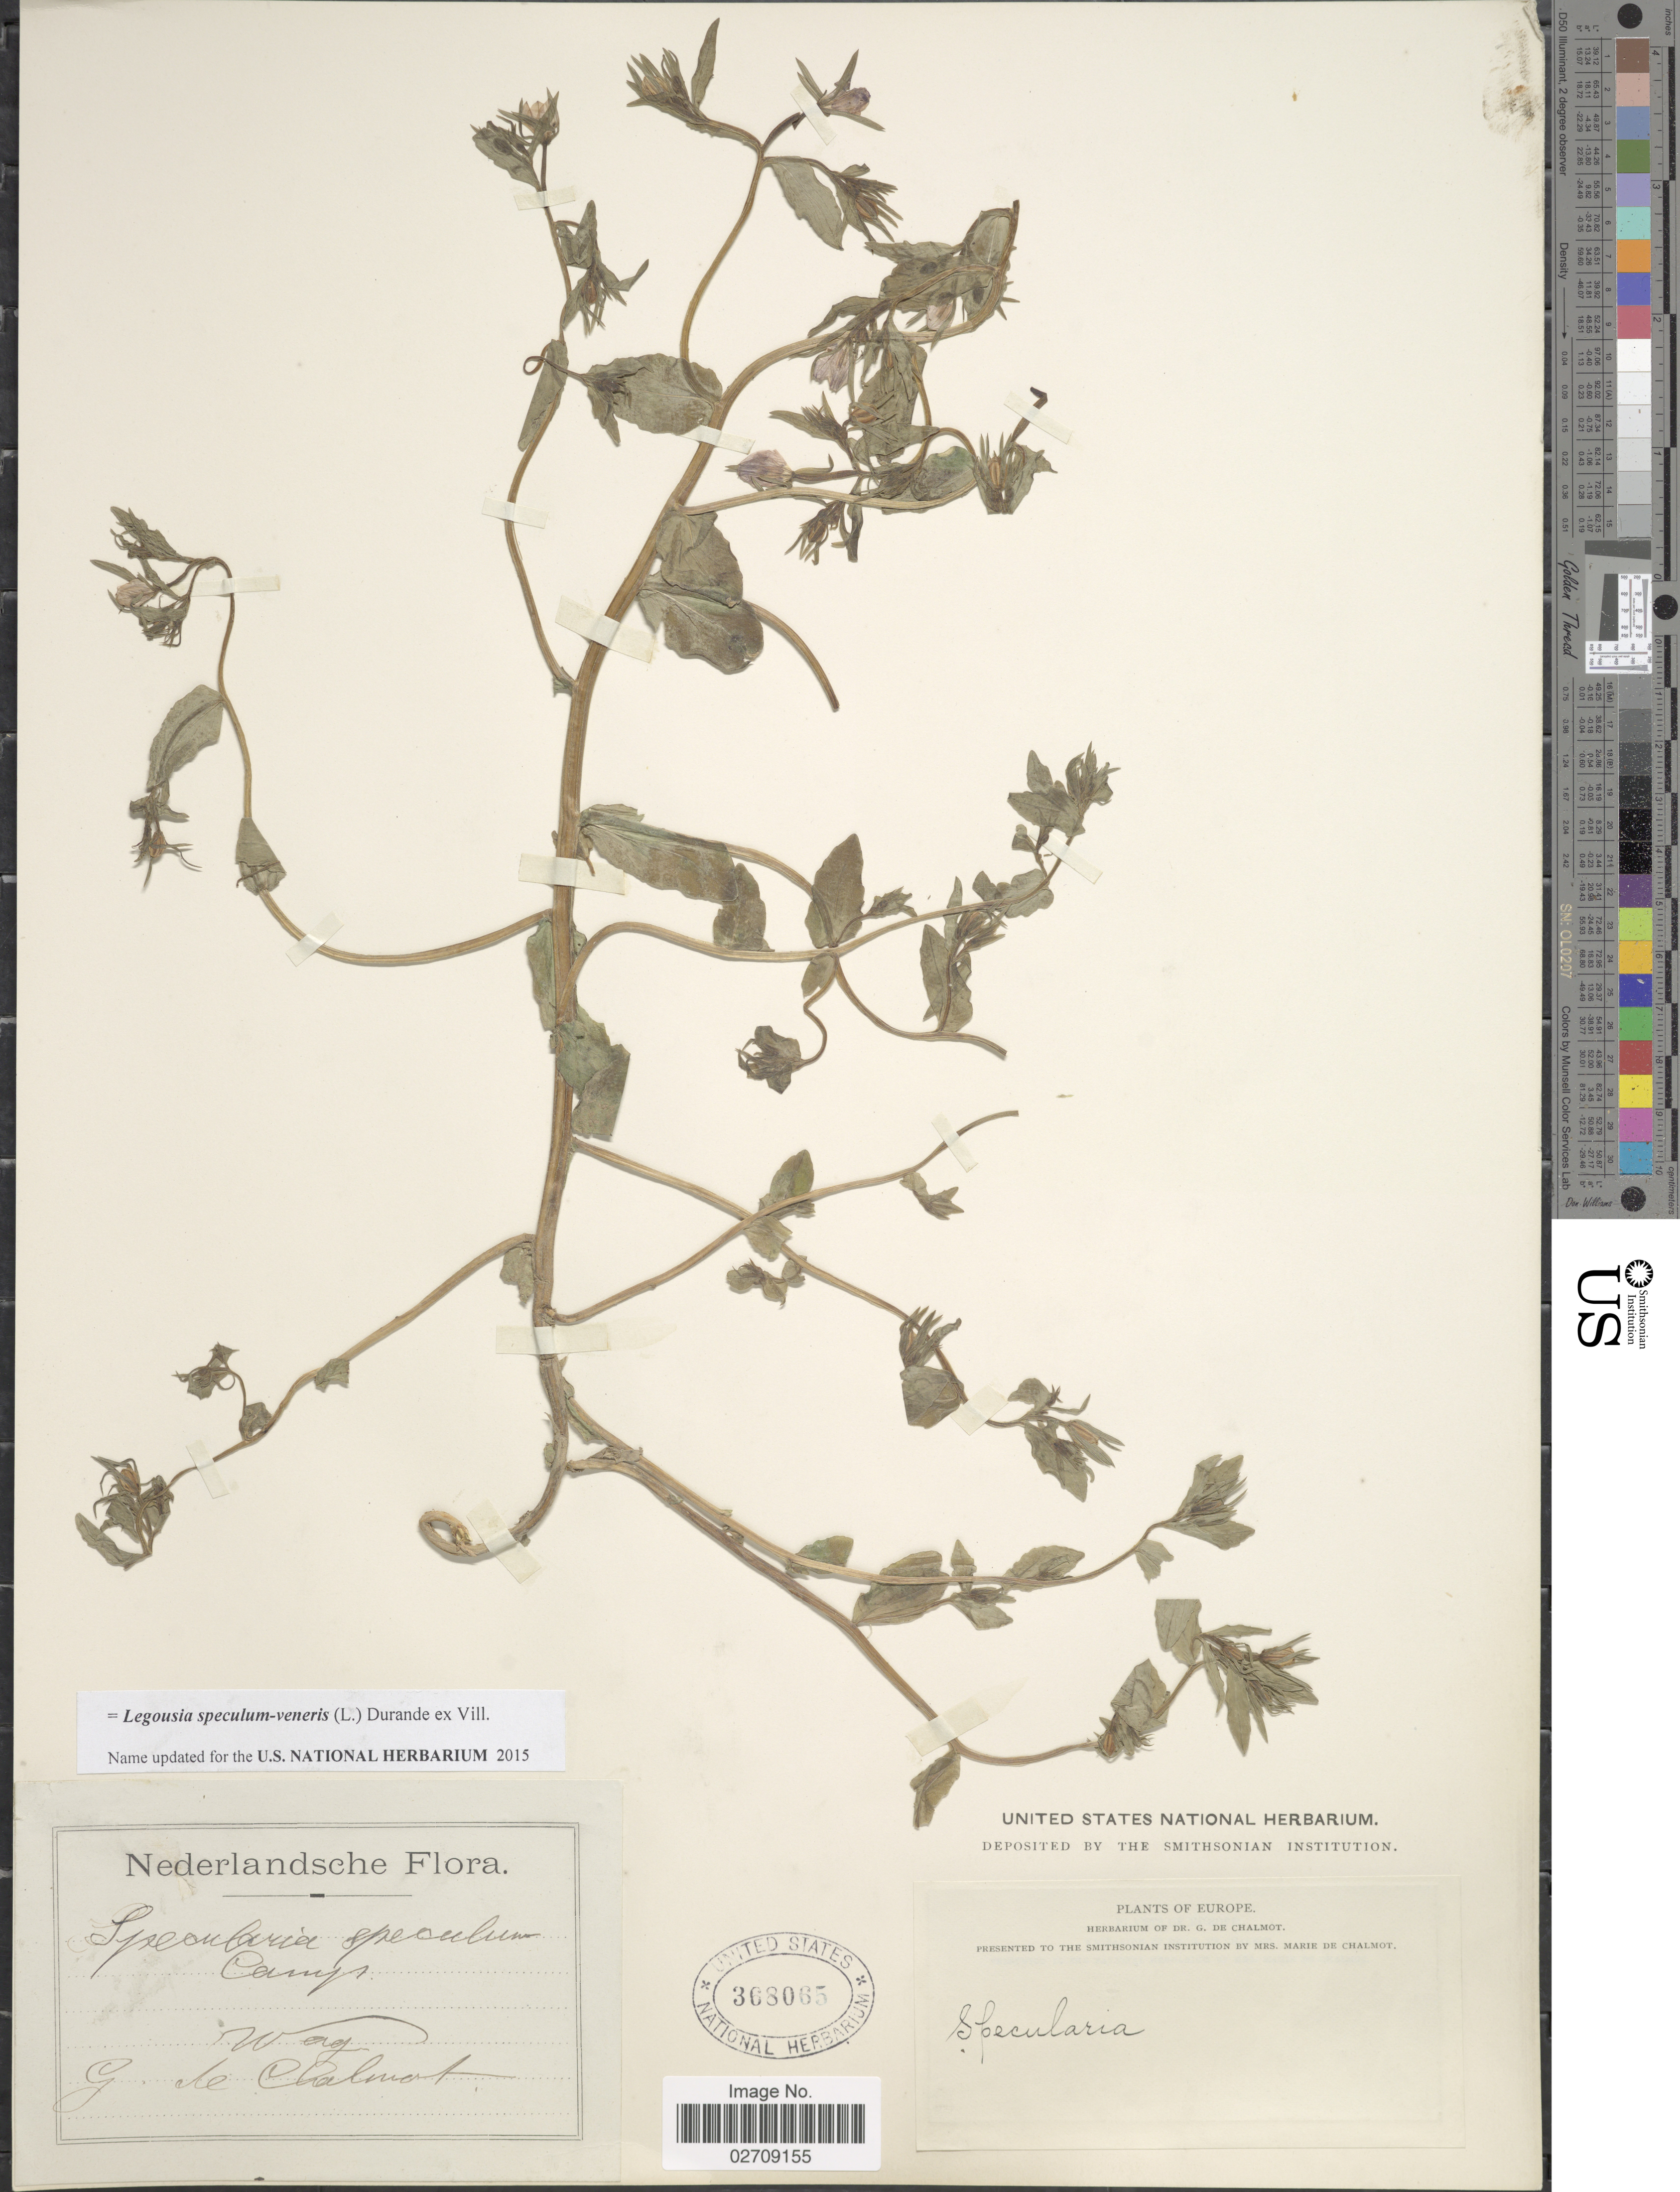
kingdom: Plantae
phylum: Tracheophyta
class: Magnoliopsida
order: Asterales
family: Campanulaceae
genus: Legousia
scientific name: Legousia speculum-veneris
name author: (L.) Chaix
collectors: G. de Chalmot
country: Netherlands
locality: Weeg.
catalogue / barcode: US 368065